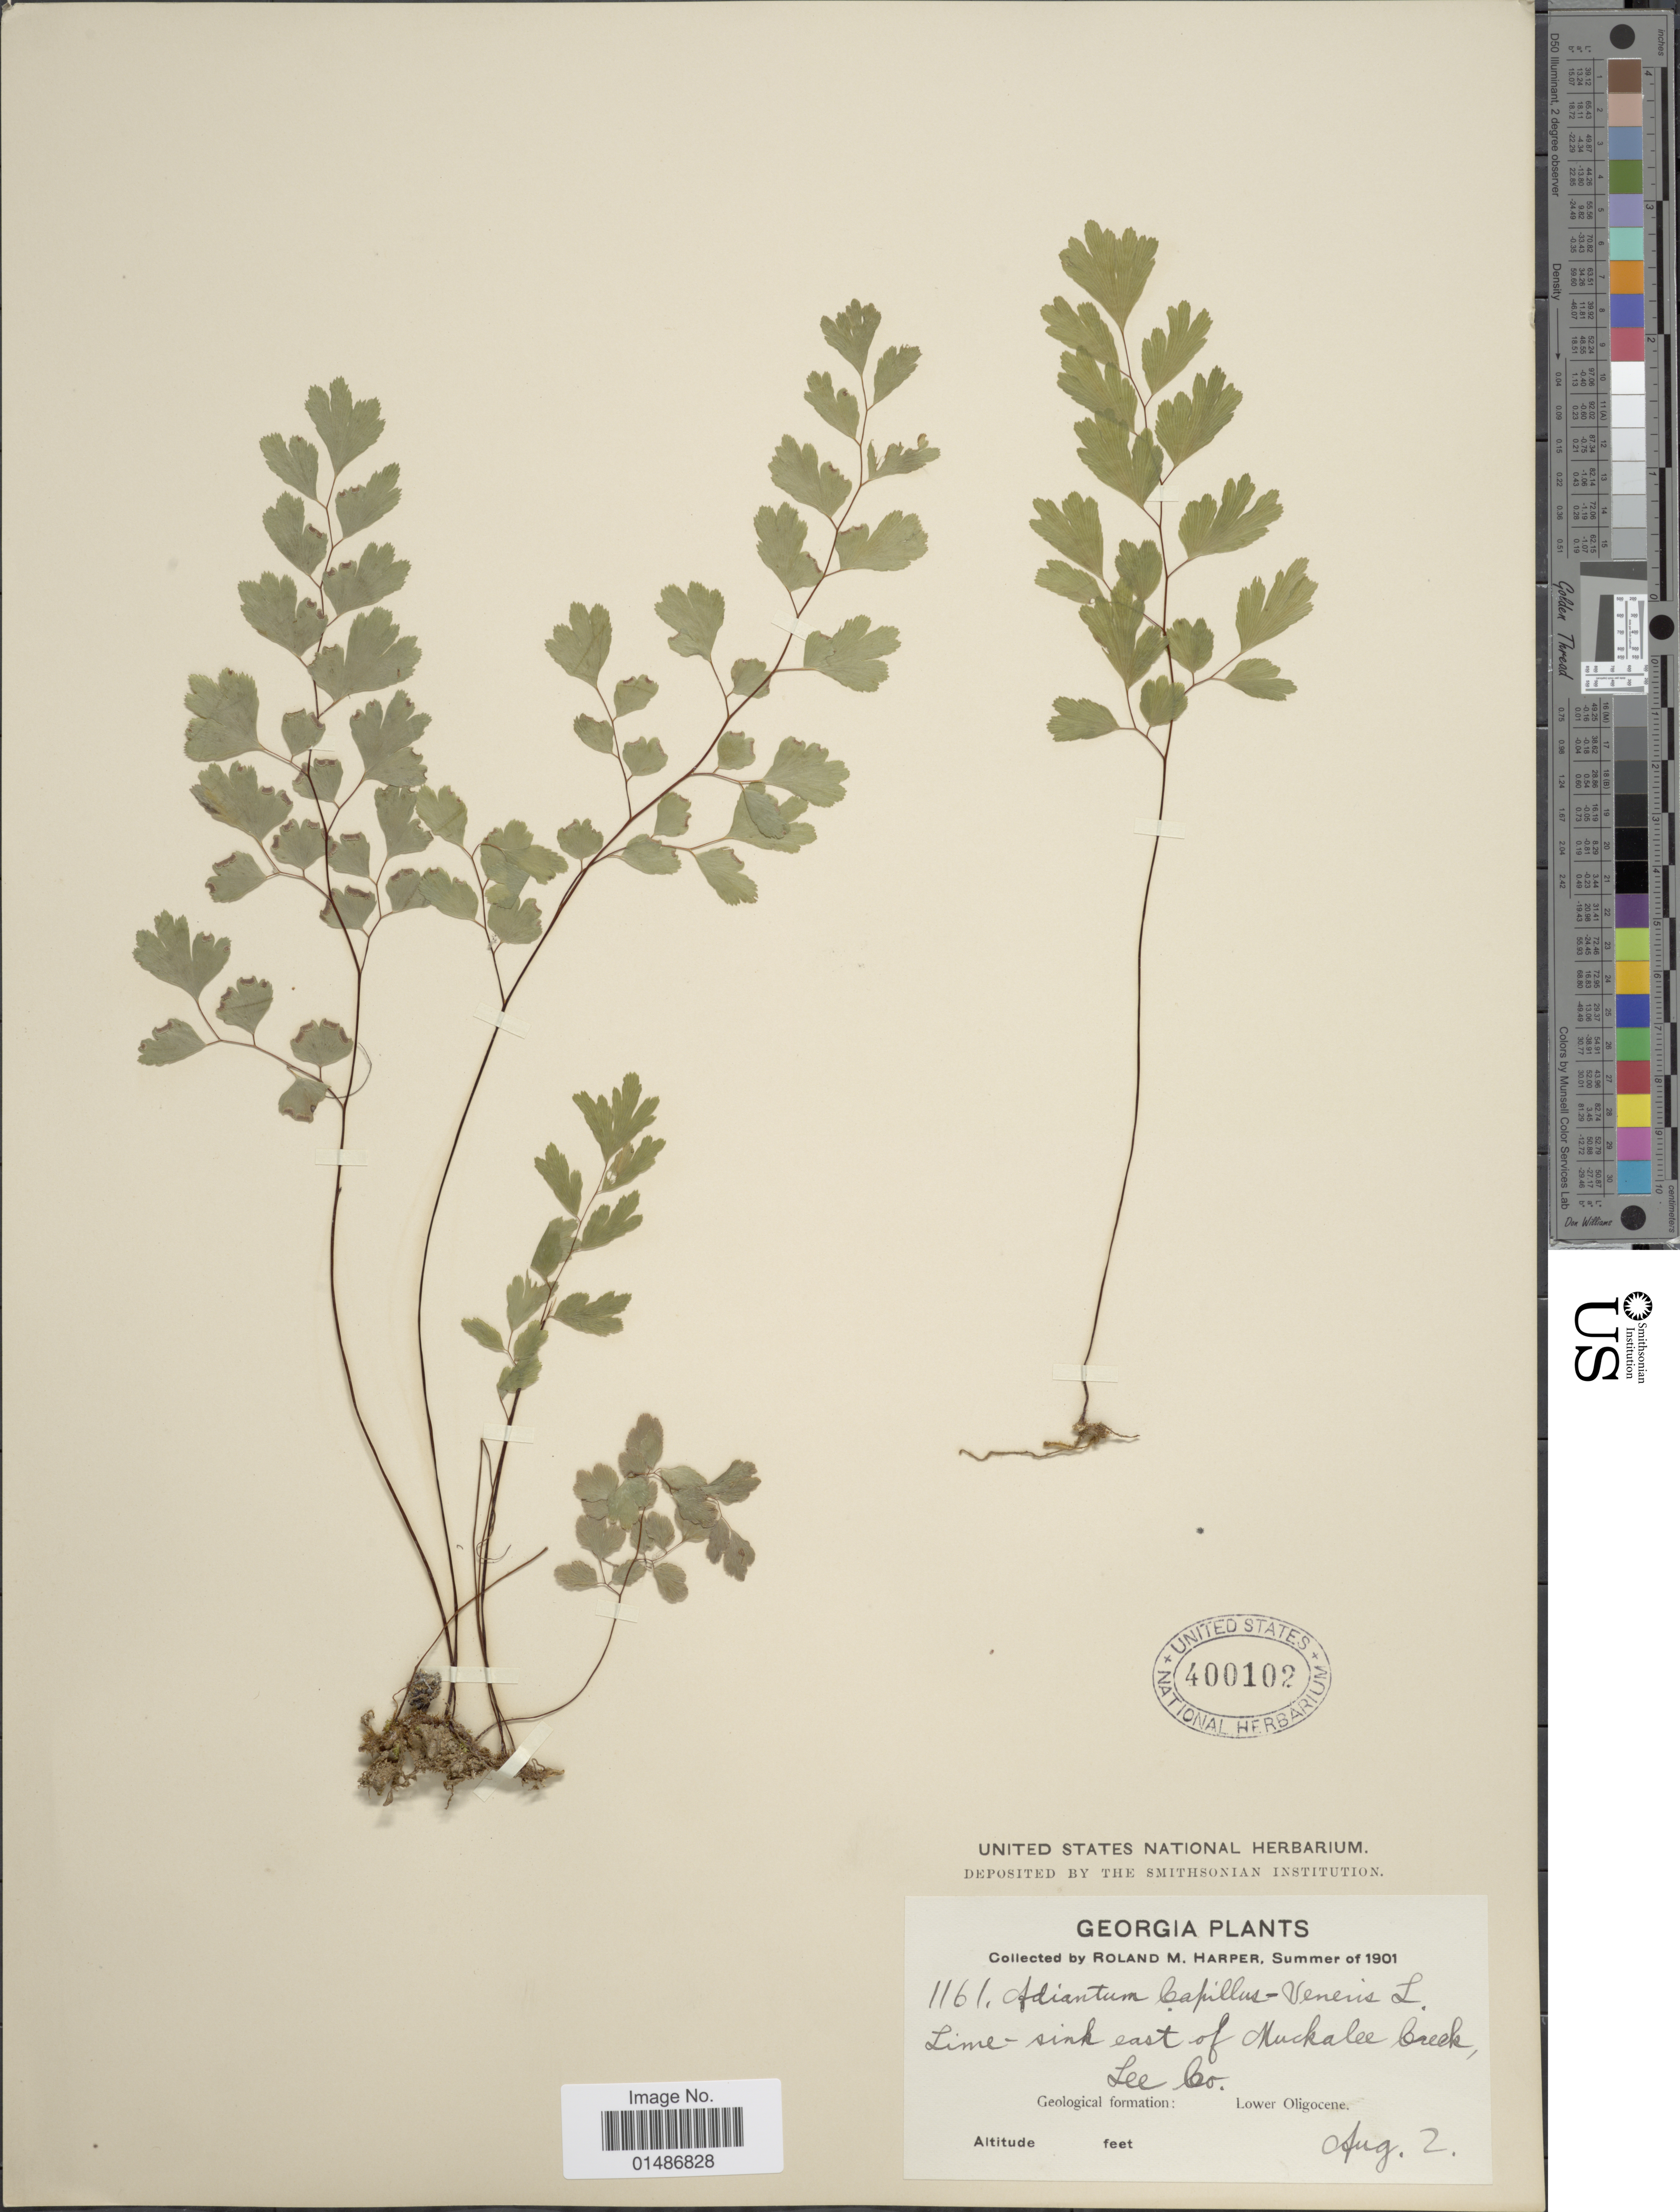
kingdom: Plantae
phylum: Tracheophyta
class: Polypodiopsida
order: Polypodiales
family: Pteridaceae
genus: Adiantum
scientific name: Adiantum capillus-veneris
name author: L.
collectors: R. M. Harper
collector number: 1161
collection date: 1901-08-02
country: United States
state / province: Georgia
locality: Lime-sink east of Muckalee Creek, Lee Co. Geological formation: Lower Oligocene.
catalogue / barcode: US 400102